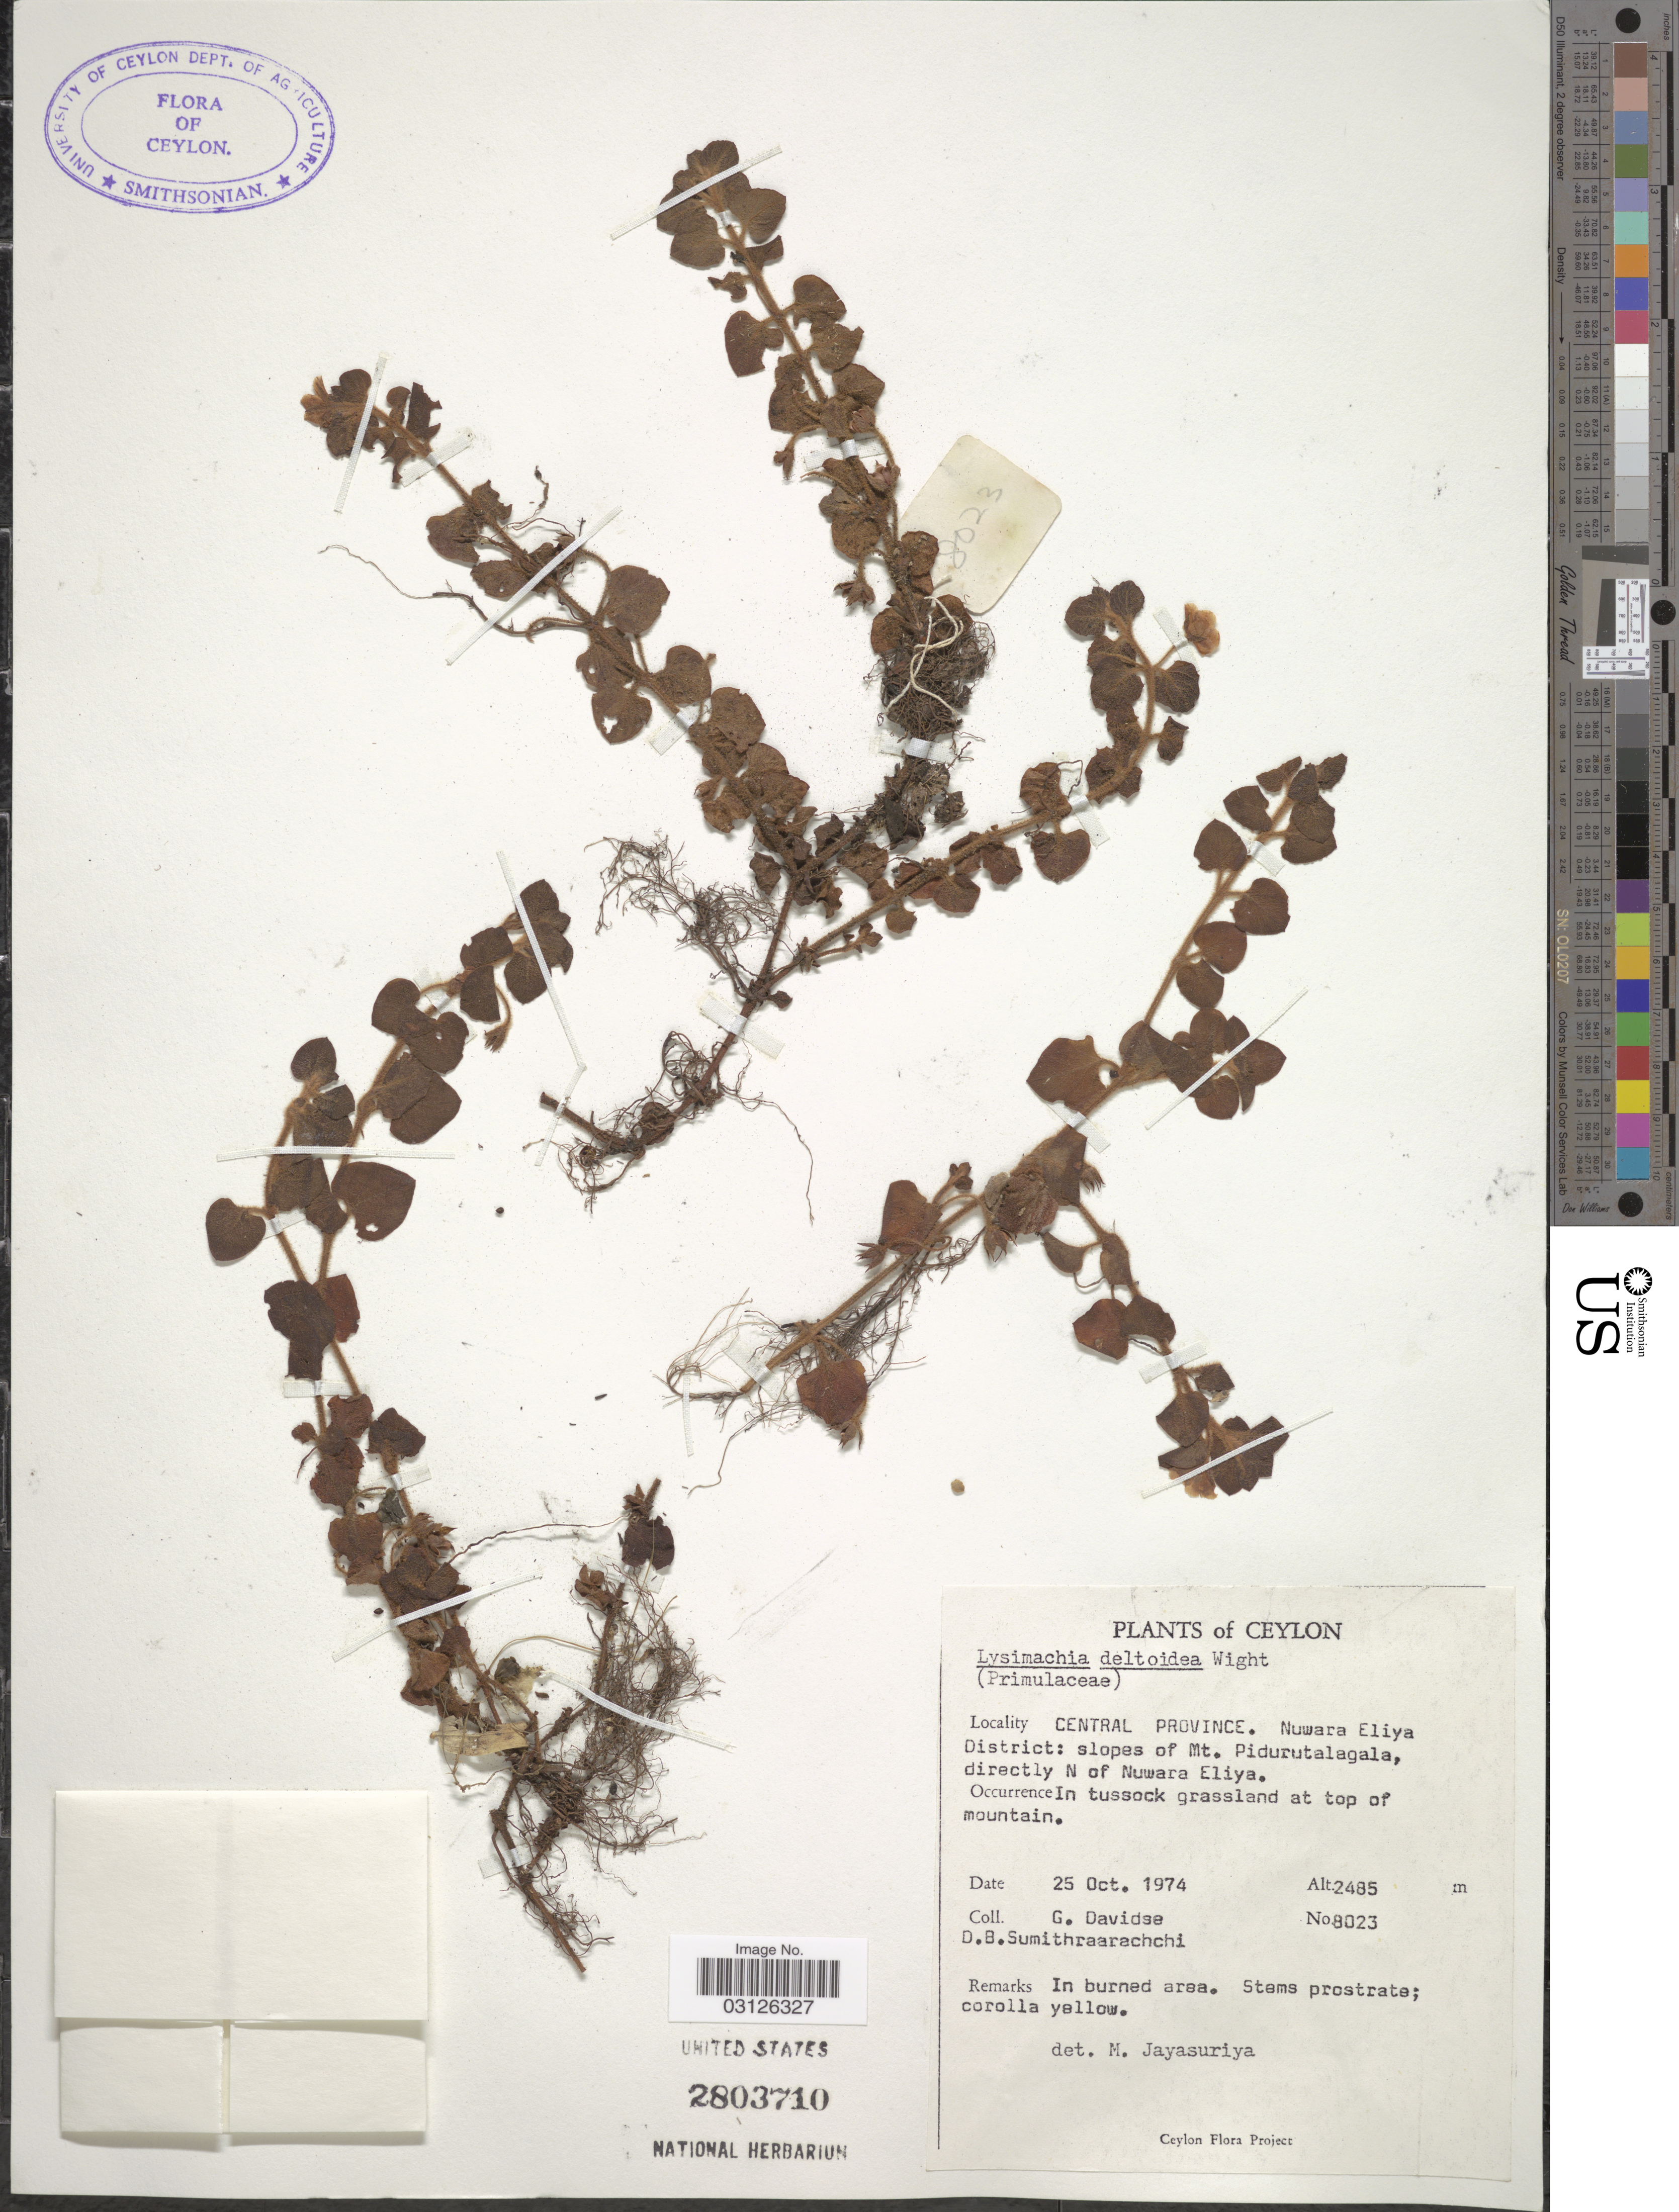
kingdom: Plantae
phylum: Tracheophyta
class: Magnoliopsida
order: Ericales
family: Primulaceae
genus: Lysimachia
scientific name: Lysimachia deltoidea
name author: Wight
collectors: G. Davidse & D. B. Sumithraarachchi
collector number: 8023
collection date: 1974-10-25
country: Sri Lanka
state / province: Central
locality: Ceylon. Nuwara Eliya District: slopes of Mt. Pidurutalagala, directly N of Nuwara Eliya.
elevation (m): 2485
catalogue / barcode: US 2803710